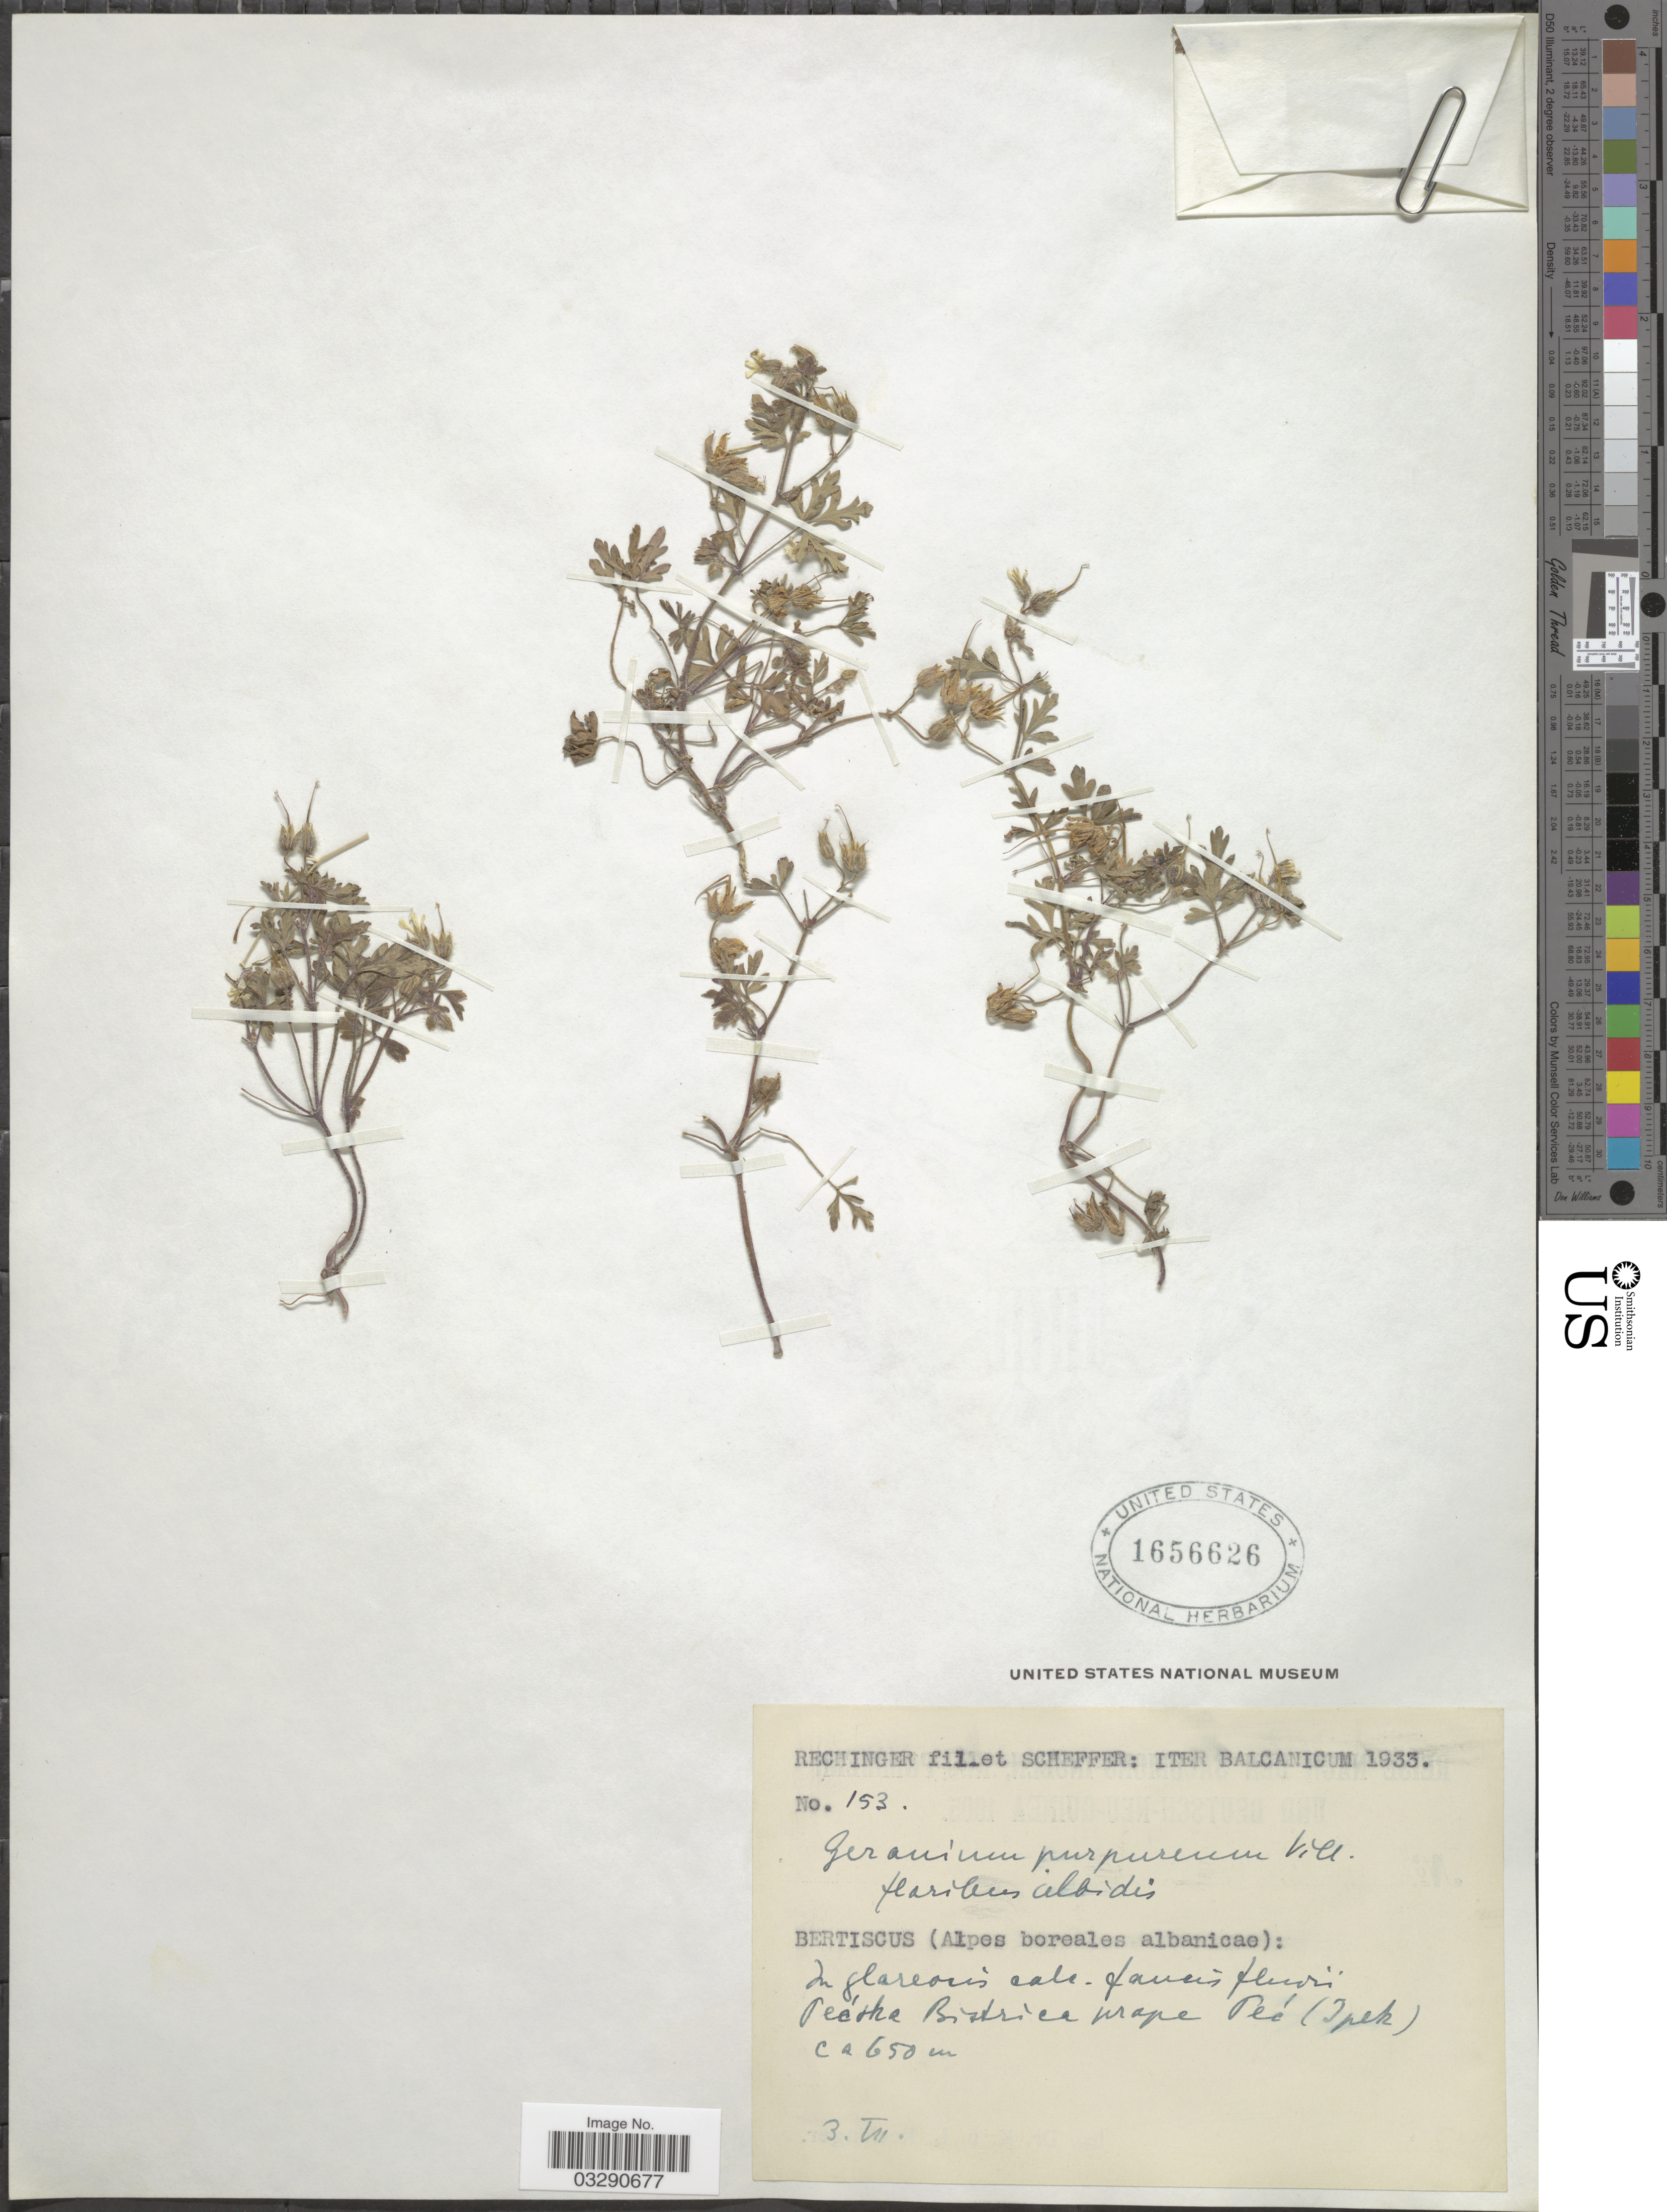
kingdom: Plantae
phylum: Tracheophyta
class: Magnoliopsida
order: Geraniales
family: Geraniaceae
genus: Geranium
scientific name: Geranium purpureum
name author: Vill.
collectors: -- Rechinger & Scheffer, --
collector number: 153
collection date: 1933-07-03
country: Albania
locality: Balcanicum. Bertiscus (Alpes borealis albanicae): In glareosis calc. faucis fluvii Pecohe Bistrica prope Pec (Ipek). [interpreted]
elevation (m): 650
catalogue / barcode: US 1656626